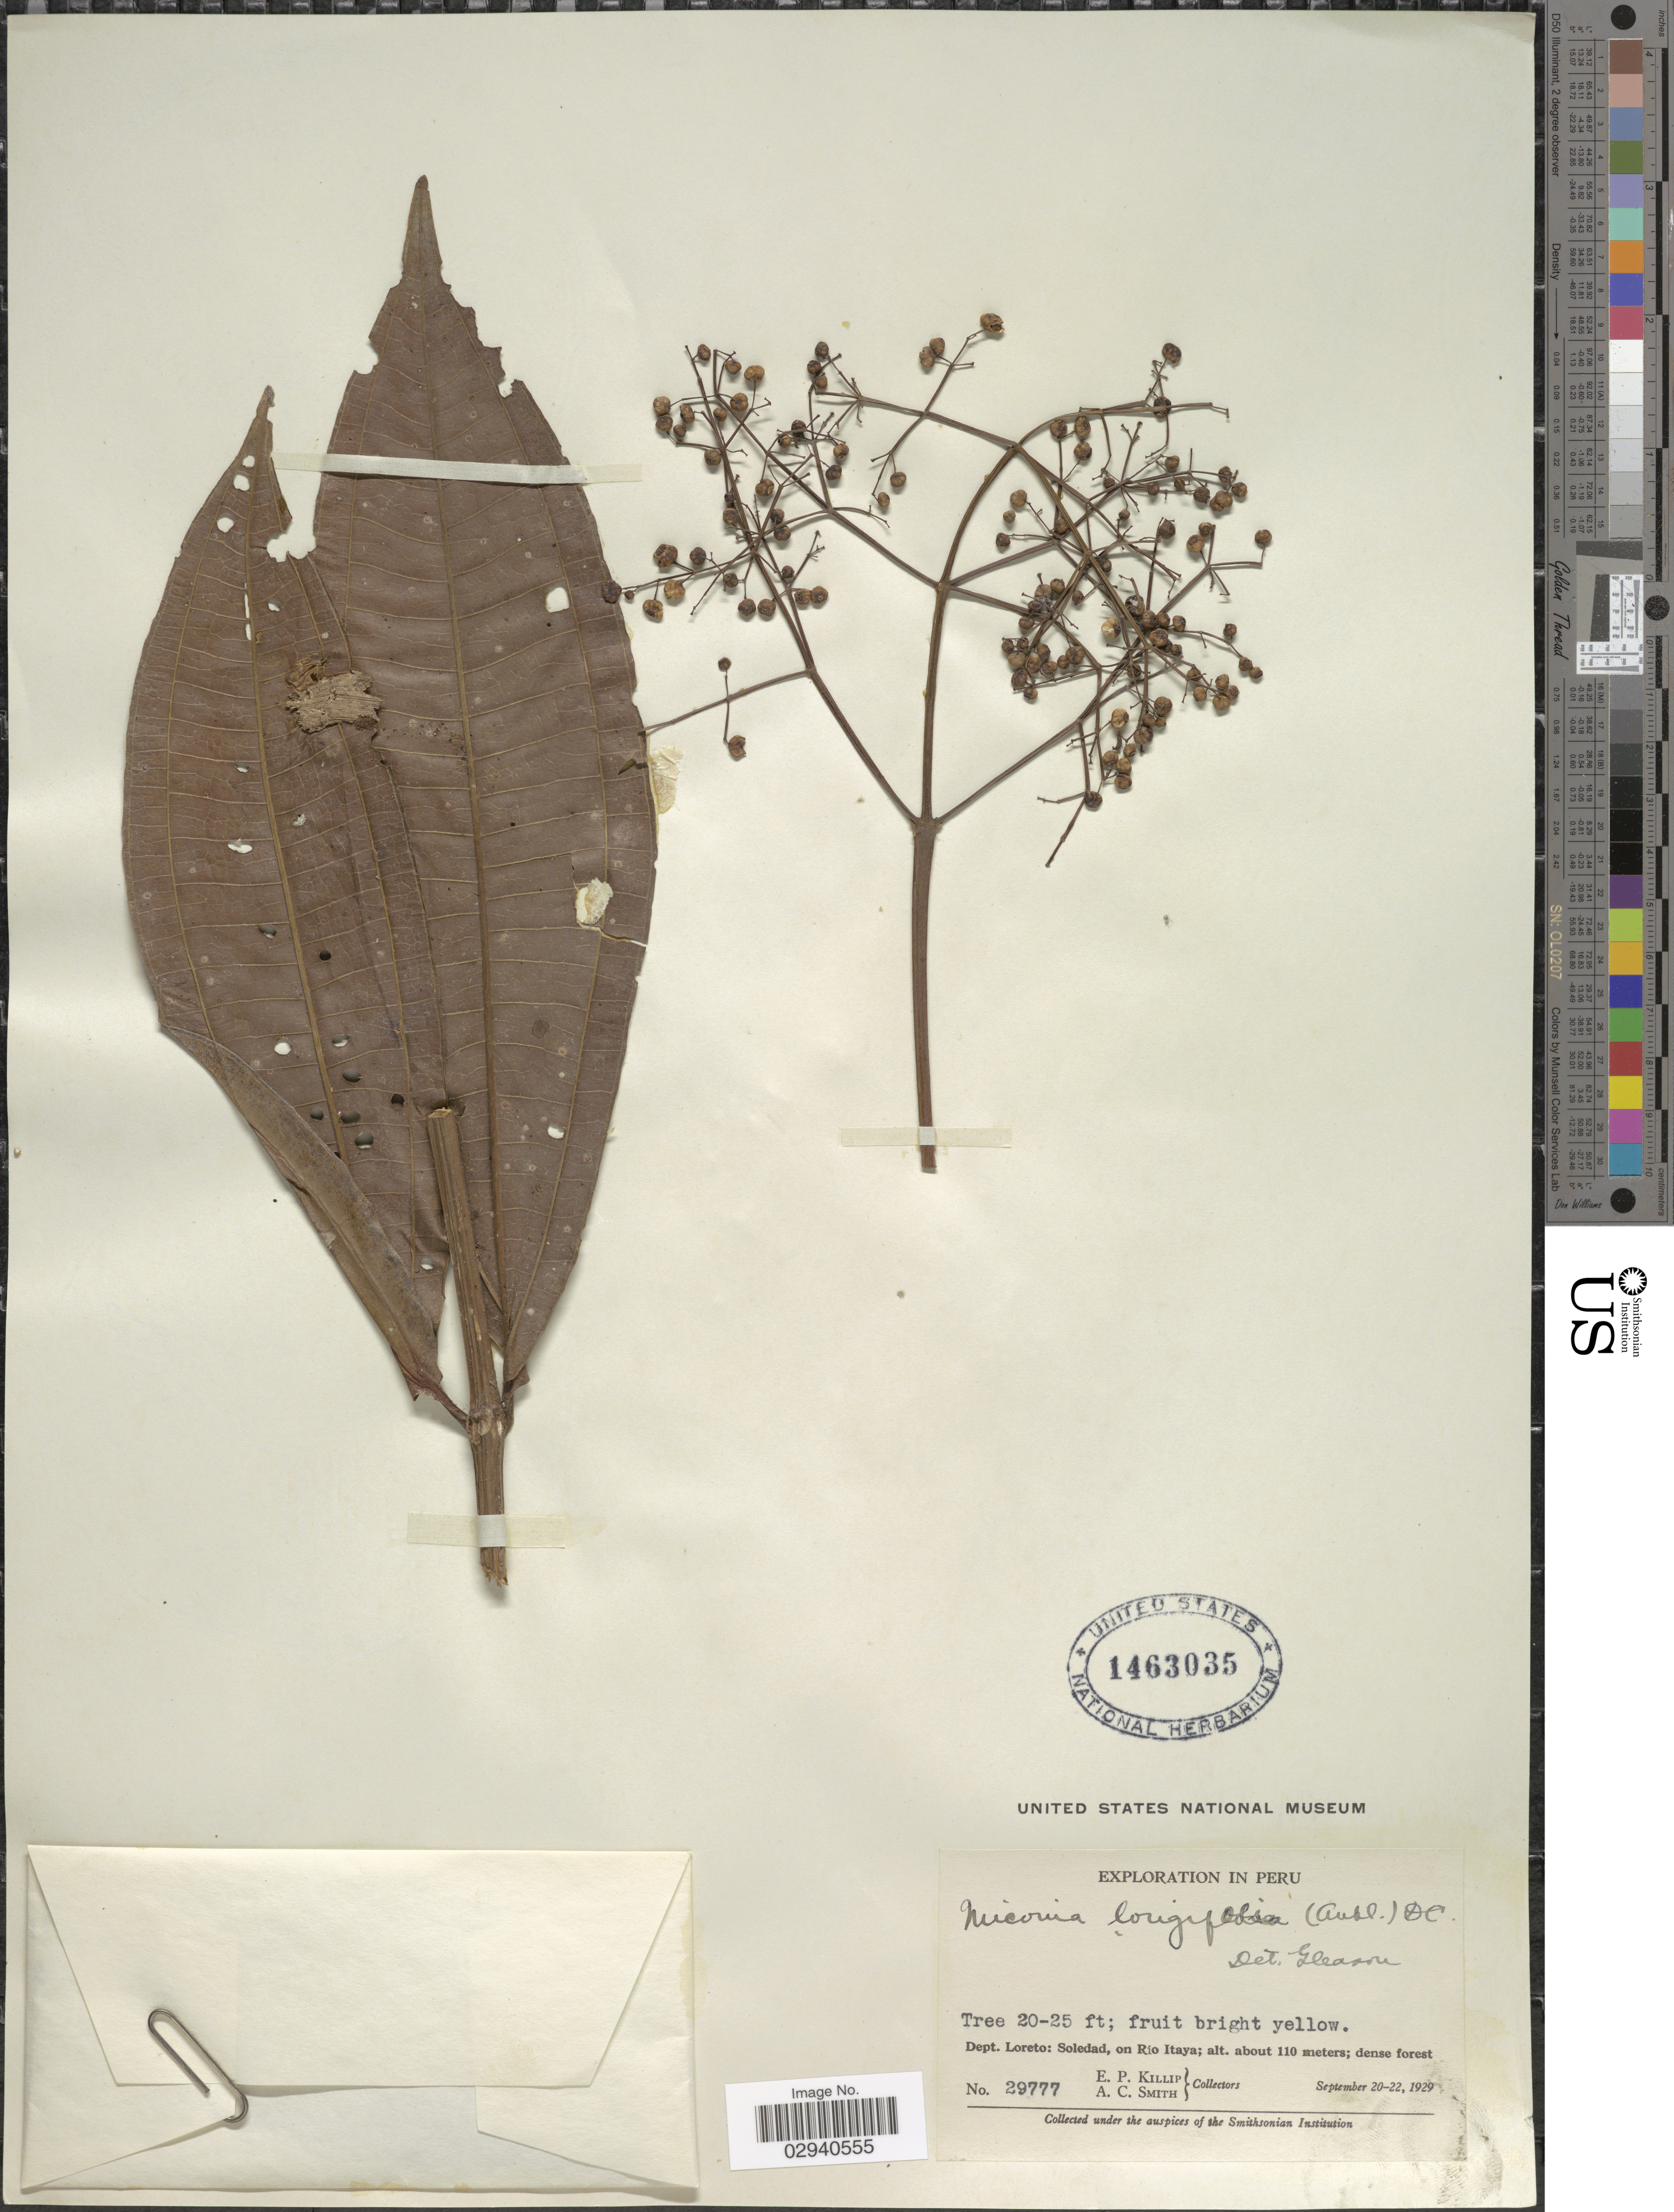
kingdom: Plantae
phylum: Tracheophyta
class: Magnoliopsida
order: Myrtales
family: Melastomataceae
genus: Miconia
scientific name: Miconia longifolia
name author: (Aubl.) DC.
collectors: E. P. Killip & A. C. Smith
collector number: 29777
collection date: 1929-09-20/1929-09-22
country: Peru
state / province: Loreto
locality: Dept. Loreto: Soledad, on Río Itaya.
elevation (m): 110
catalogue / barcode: US 1463035